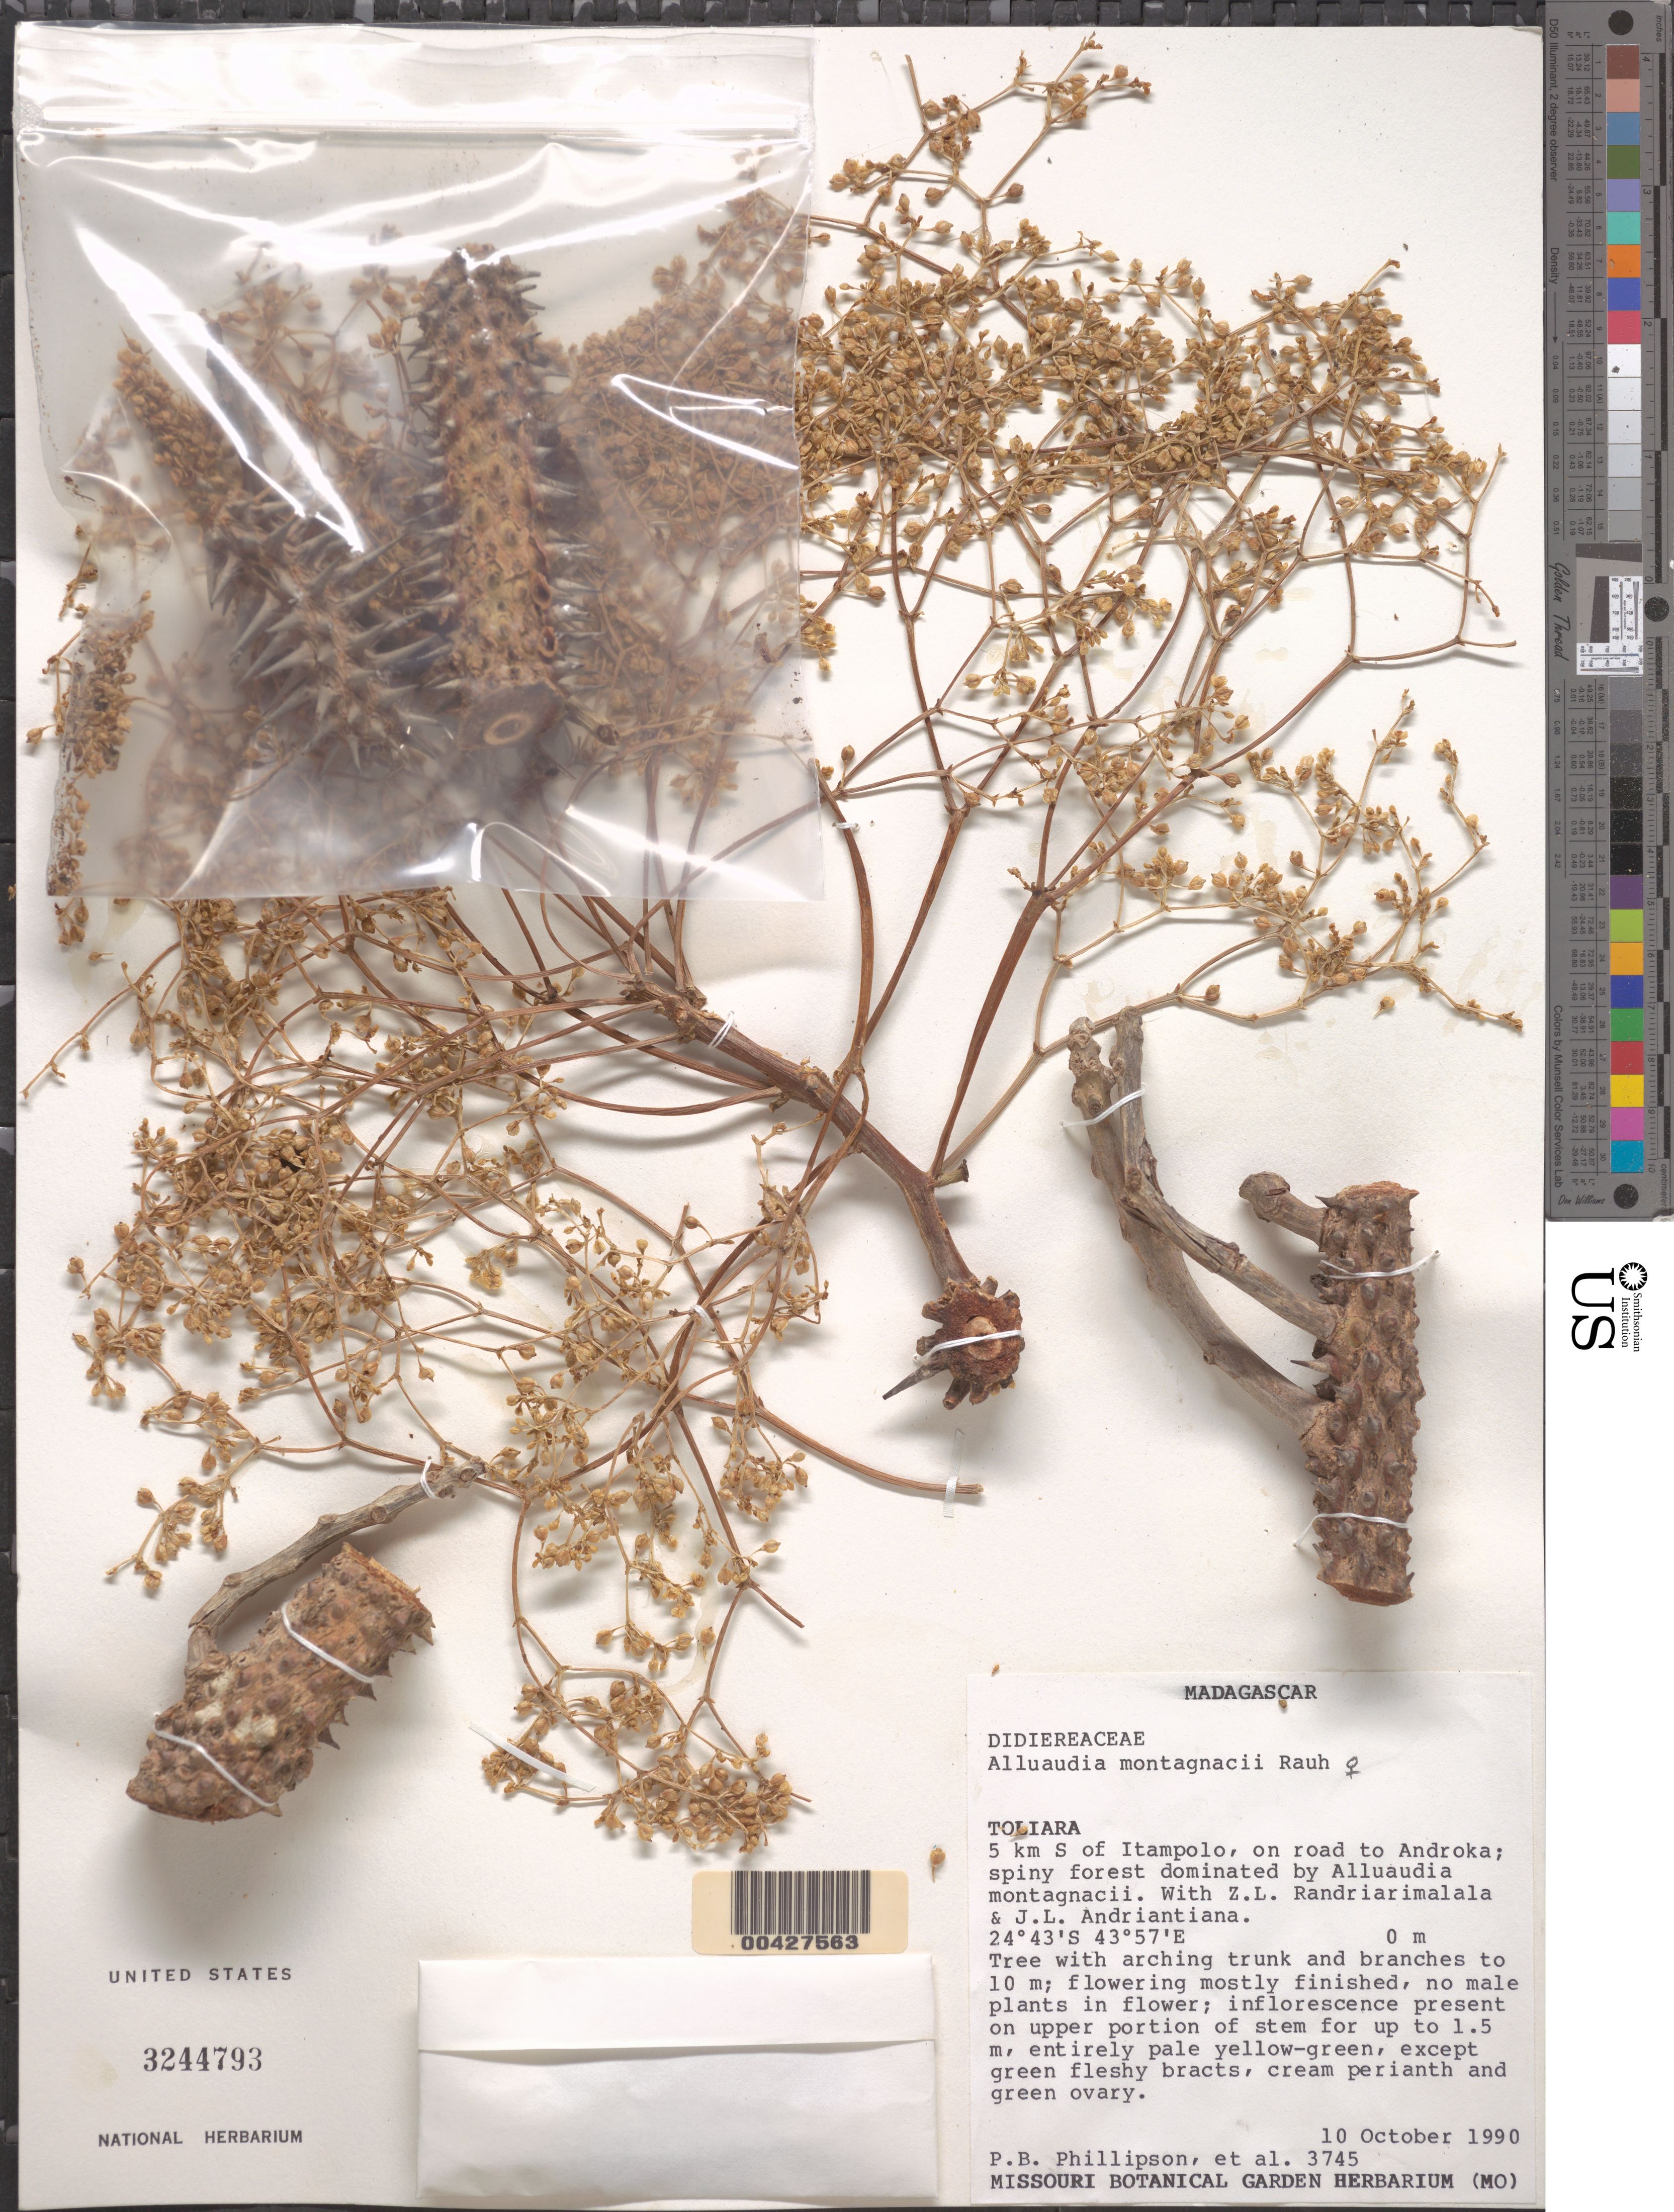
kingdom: Plantae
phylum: Tracheophyta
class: Magnoliopsida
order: Caryophyllales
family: Didiereaceae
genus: Alluaudia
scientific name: Alluaudia montagnacii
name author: Rauh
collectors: P. B. Phillipson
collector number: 3745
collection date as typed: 10 Oct 1990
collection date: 1990-10-10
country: Madagascar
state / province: Atsimo-Andrefana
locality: S of itampolo, road to androka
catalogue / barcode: US 3244793